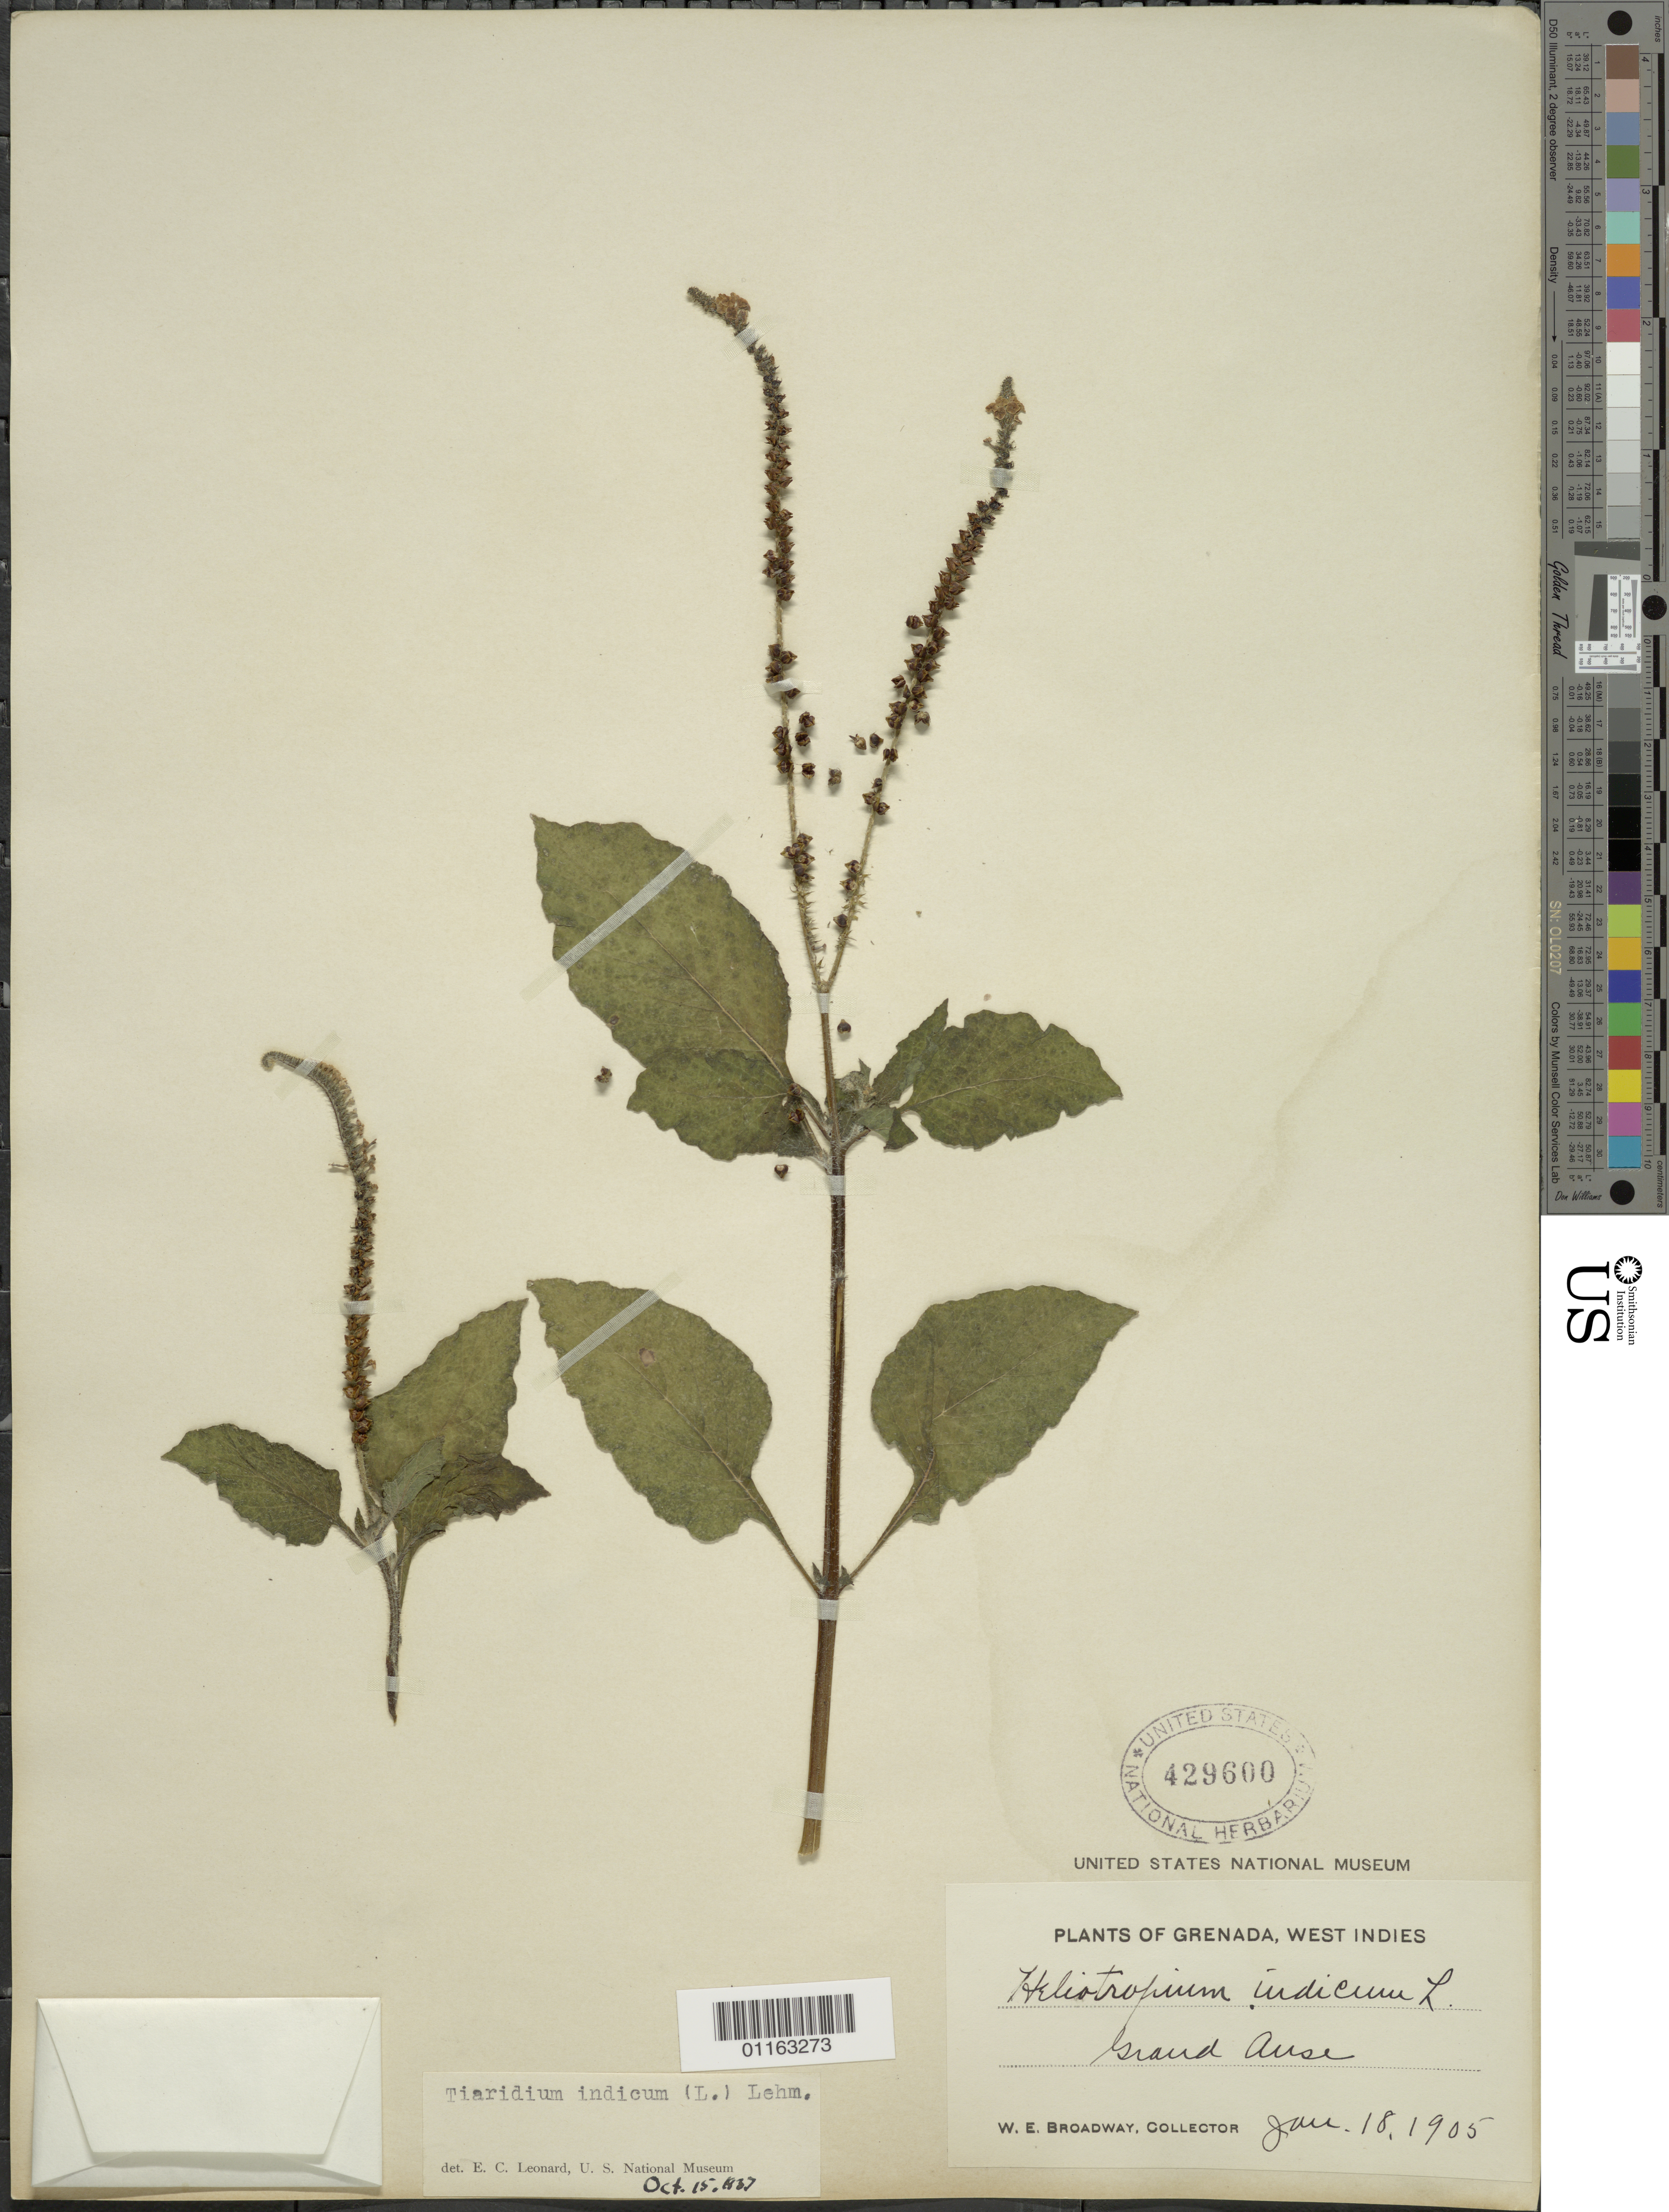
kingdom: Plantae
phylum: Tracheophyta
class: Magnoliopsida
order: Boraginales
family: Heliotropiaceae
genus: Tiaridium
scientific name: Tiaridium indicum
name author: (L.) Lehm.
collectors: W. E. Broadway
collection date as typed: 18 Jan 1905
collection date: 1905-01-18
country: Grenada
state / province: Saint George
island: Grenada I.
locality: Grand Anse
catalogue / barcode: US 429600